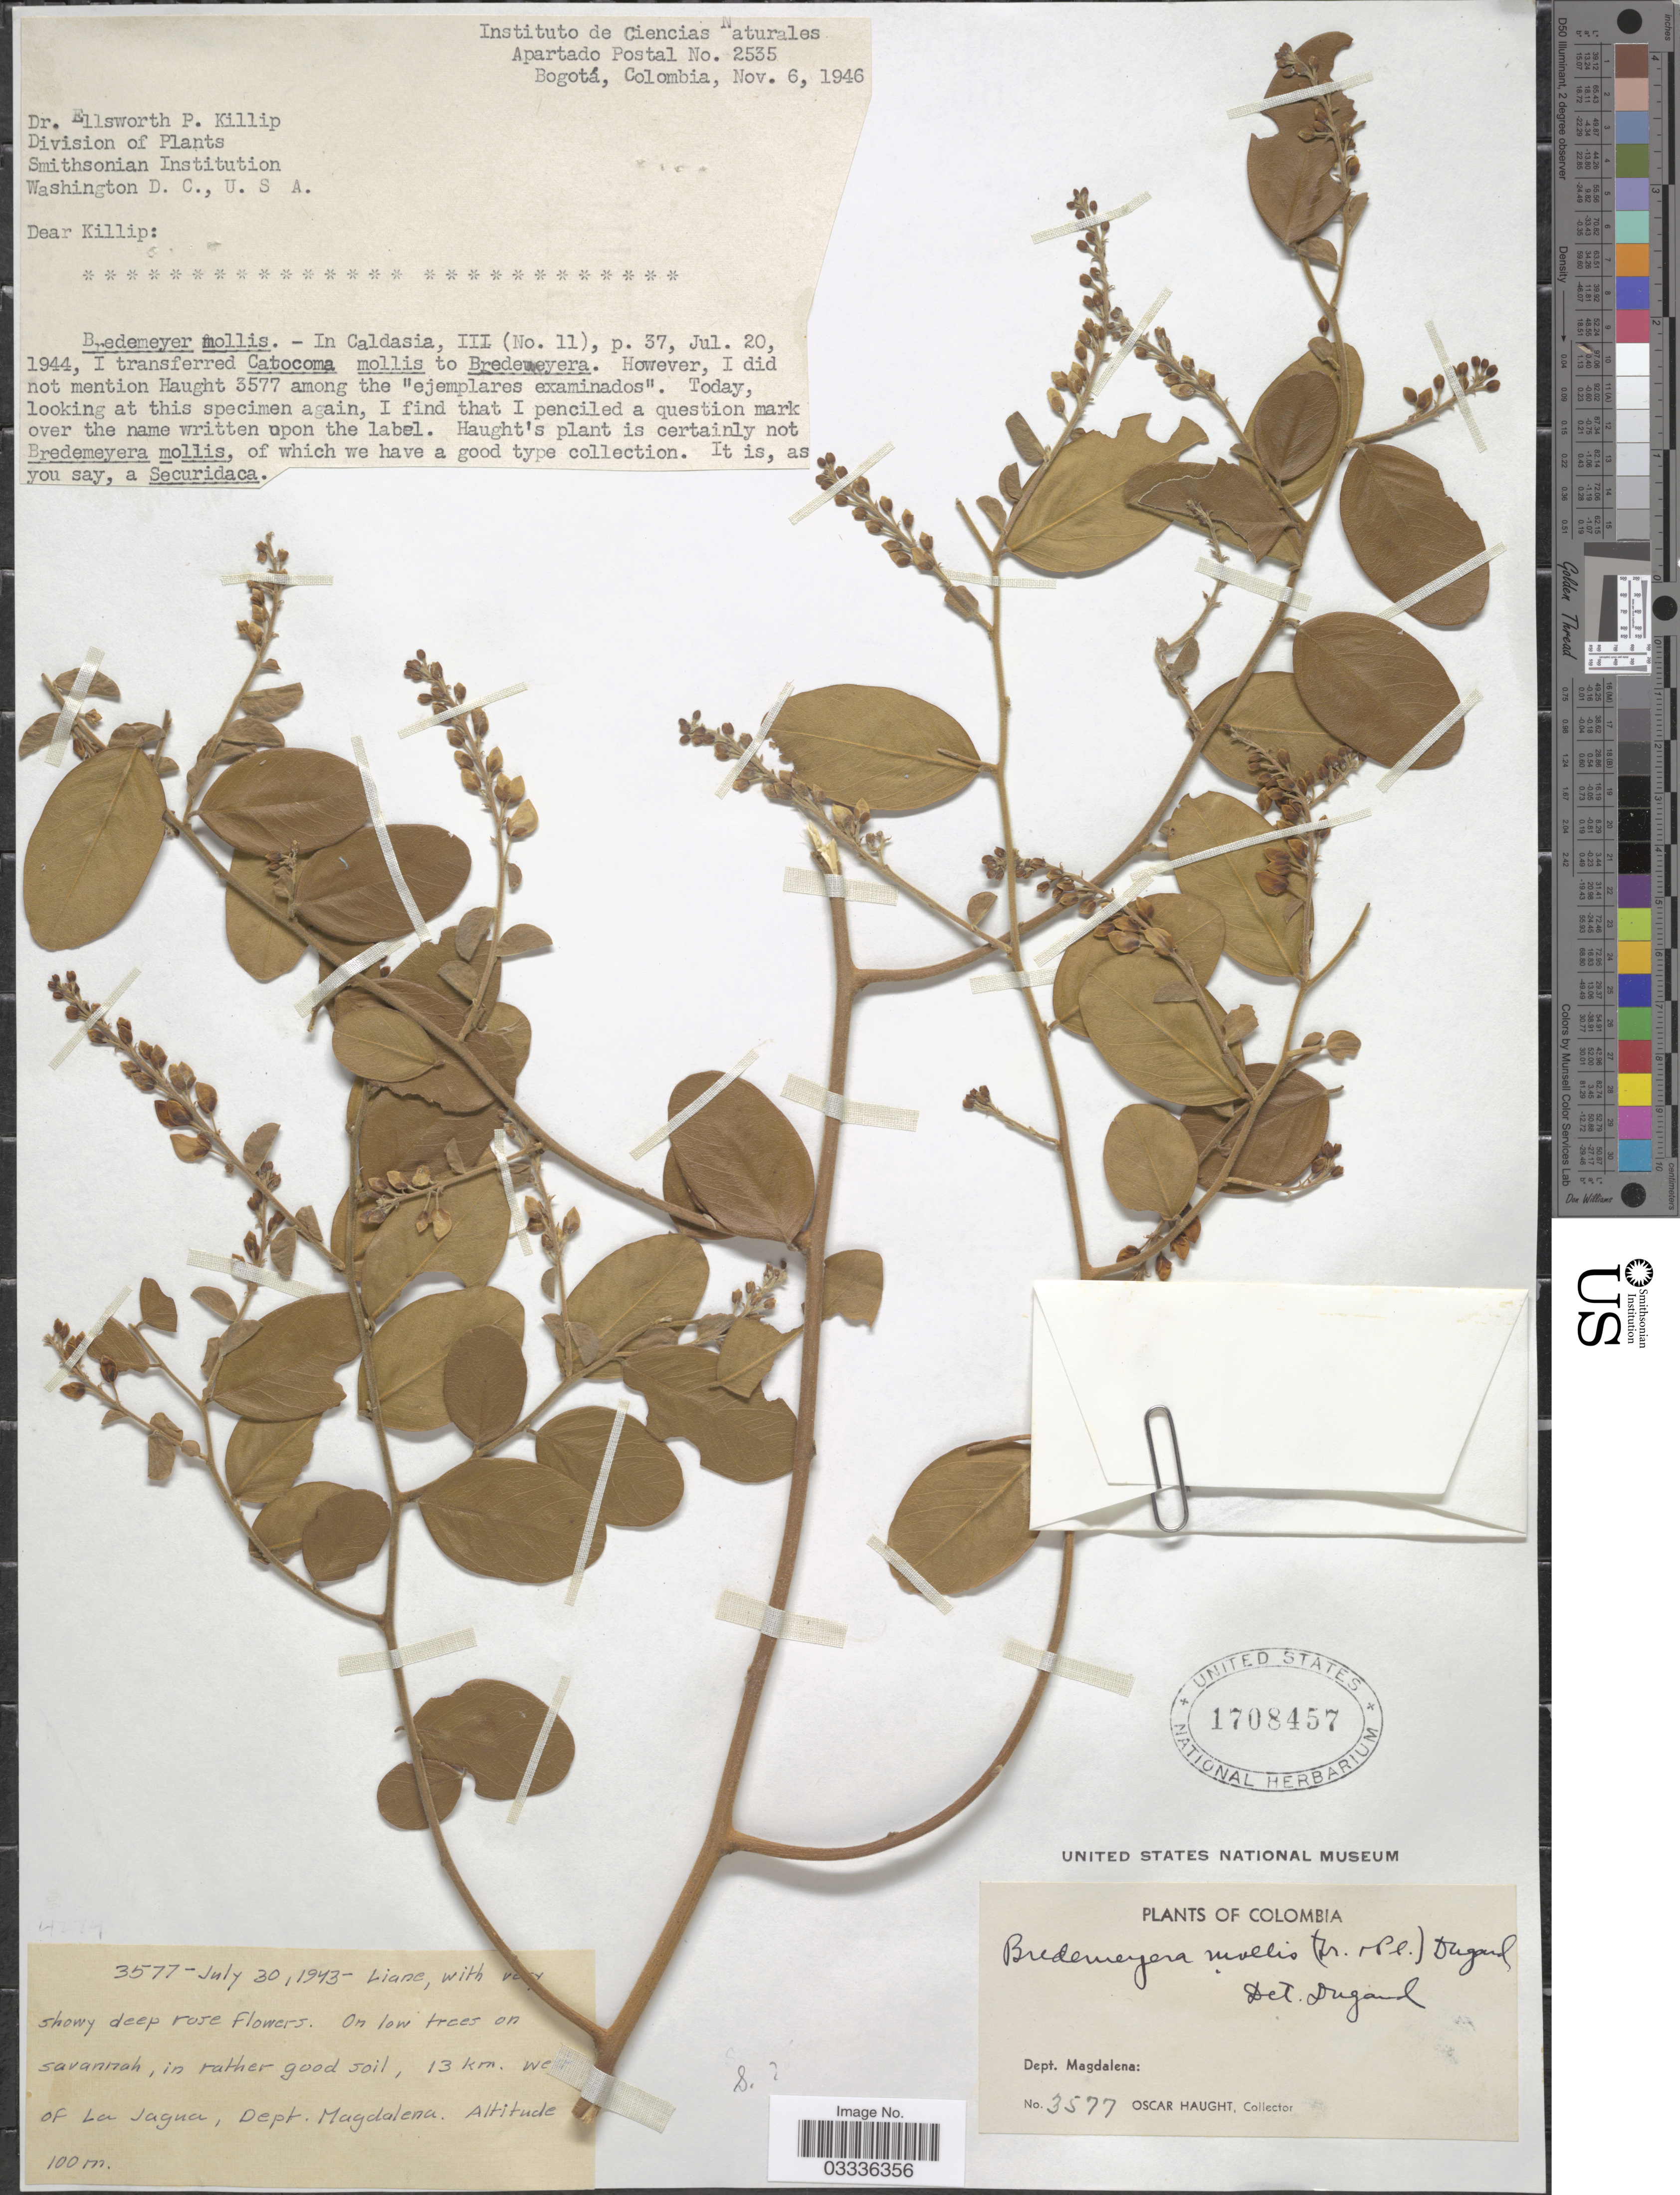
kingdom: Plantae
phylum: Tracheophyta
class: Magnoliopsida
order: Fabales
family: Polygalaceae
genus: Securidaca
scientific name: Securidaca coriacea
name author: Bonpl. ex Steud.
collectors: O. Haught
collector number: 3577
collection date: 1943-07-30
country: Colombia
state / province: Magdalena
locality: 13 km. west of La Jagua, Dept. Magdalena.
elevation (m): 100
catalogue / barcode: US 1708457